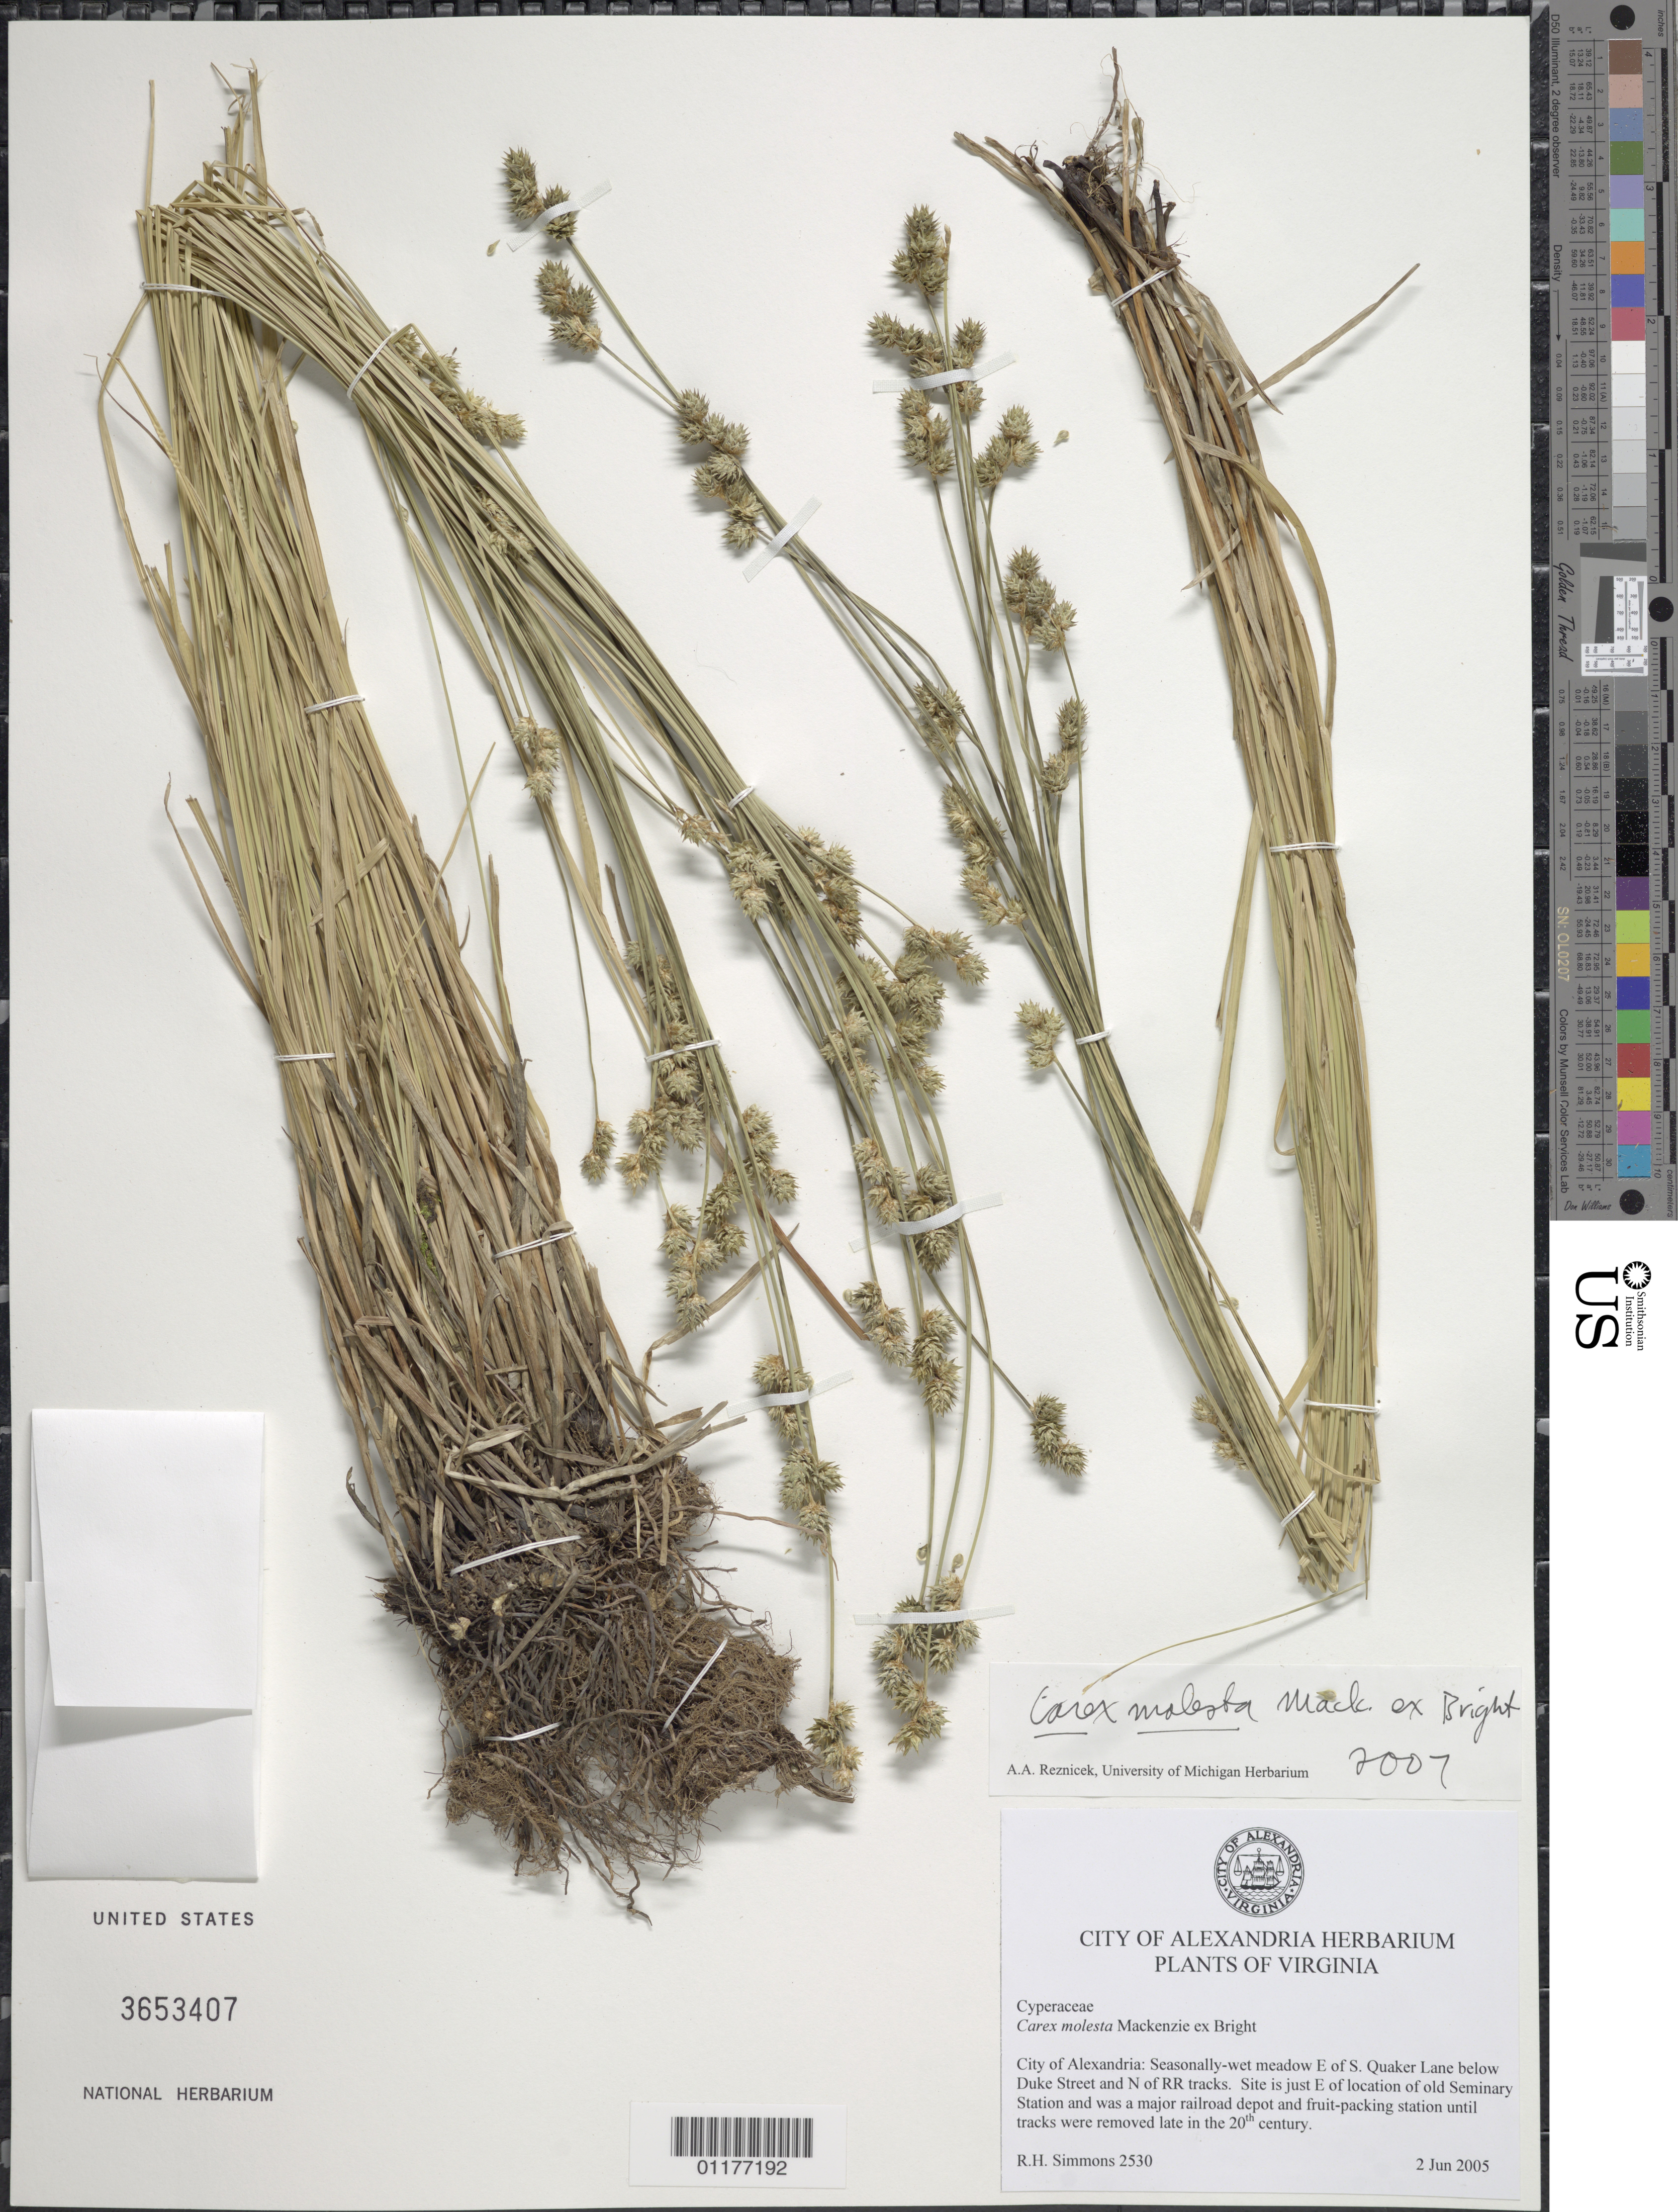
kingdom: Plantae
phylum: Tracheophyta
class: Liliopsida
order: Poales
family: Cyperaceae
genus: Carex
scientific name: Carex molesta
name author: Mack.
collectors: R. H. Simmons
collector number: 2530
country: United States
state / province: Virginia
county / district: City of Alexandria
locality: Alexandria, E of S. Quaker Lane below Duke St. and N of RR tracks, E of old Seminary Station and was a major railroad depot and fruit-packing station until tracks were removed late int he 20th century.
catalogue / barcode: US 3653407